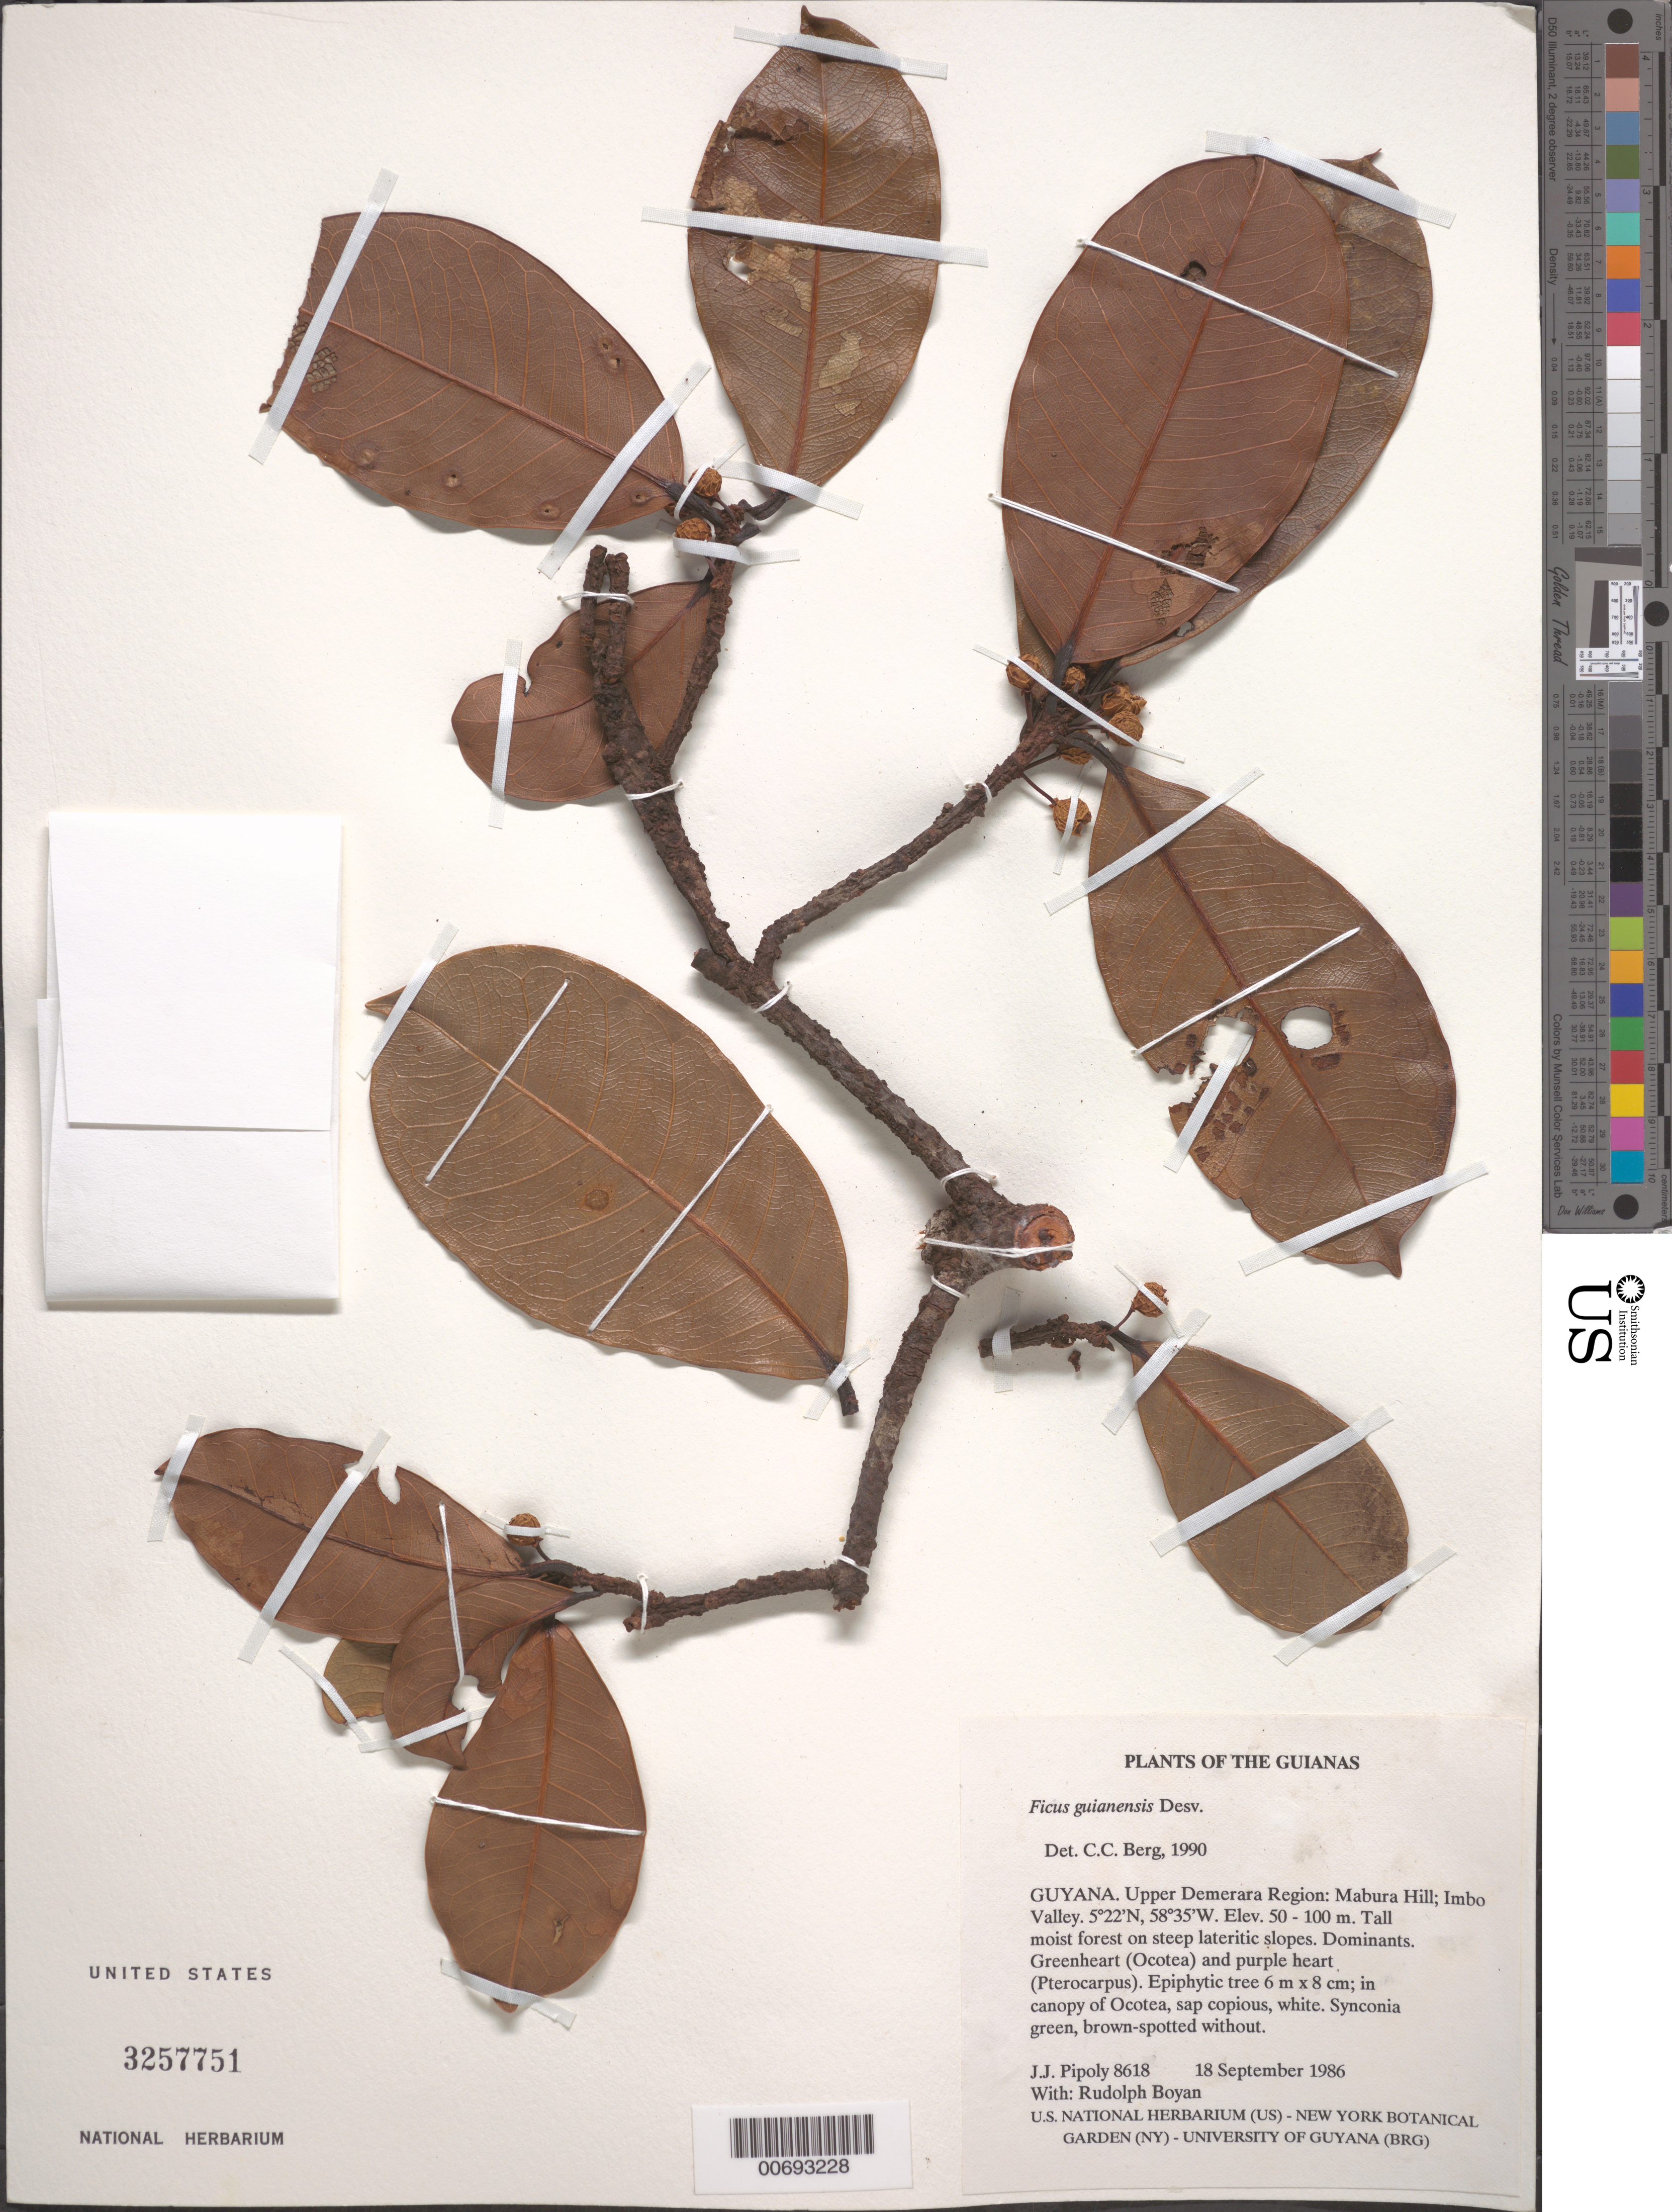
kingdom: Plantae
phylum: Tracheophyta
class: Magnoliopsida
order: Rosales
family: Moraceae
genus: Ficus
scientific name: Ficus guianensis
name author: Desv. ex Ham.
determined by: Berg, C. C.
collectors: J. J. Pipoly & R. Boyan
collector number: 8618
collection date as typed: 18 September 1986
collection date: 1986-09-18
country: Guyana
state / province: U. Demerara-Berbice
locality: Mabura Hill; Imbo Valley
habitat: Tall moist forest on steep lateritic slopes. Dominants. Greenheart (Ocotea) and purple heart (Pterocarpus)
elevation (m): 50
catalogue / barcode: US 3257751